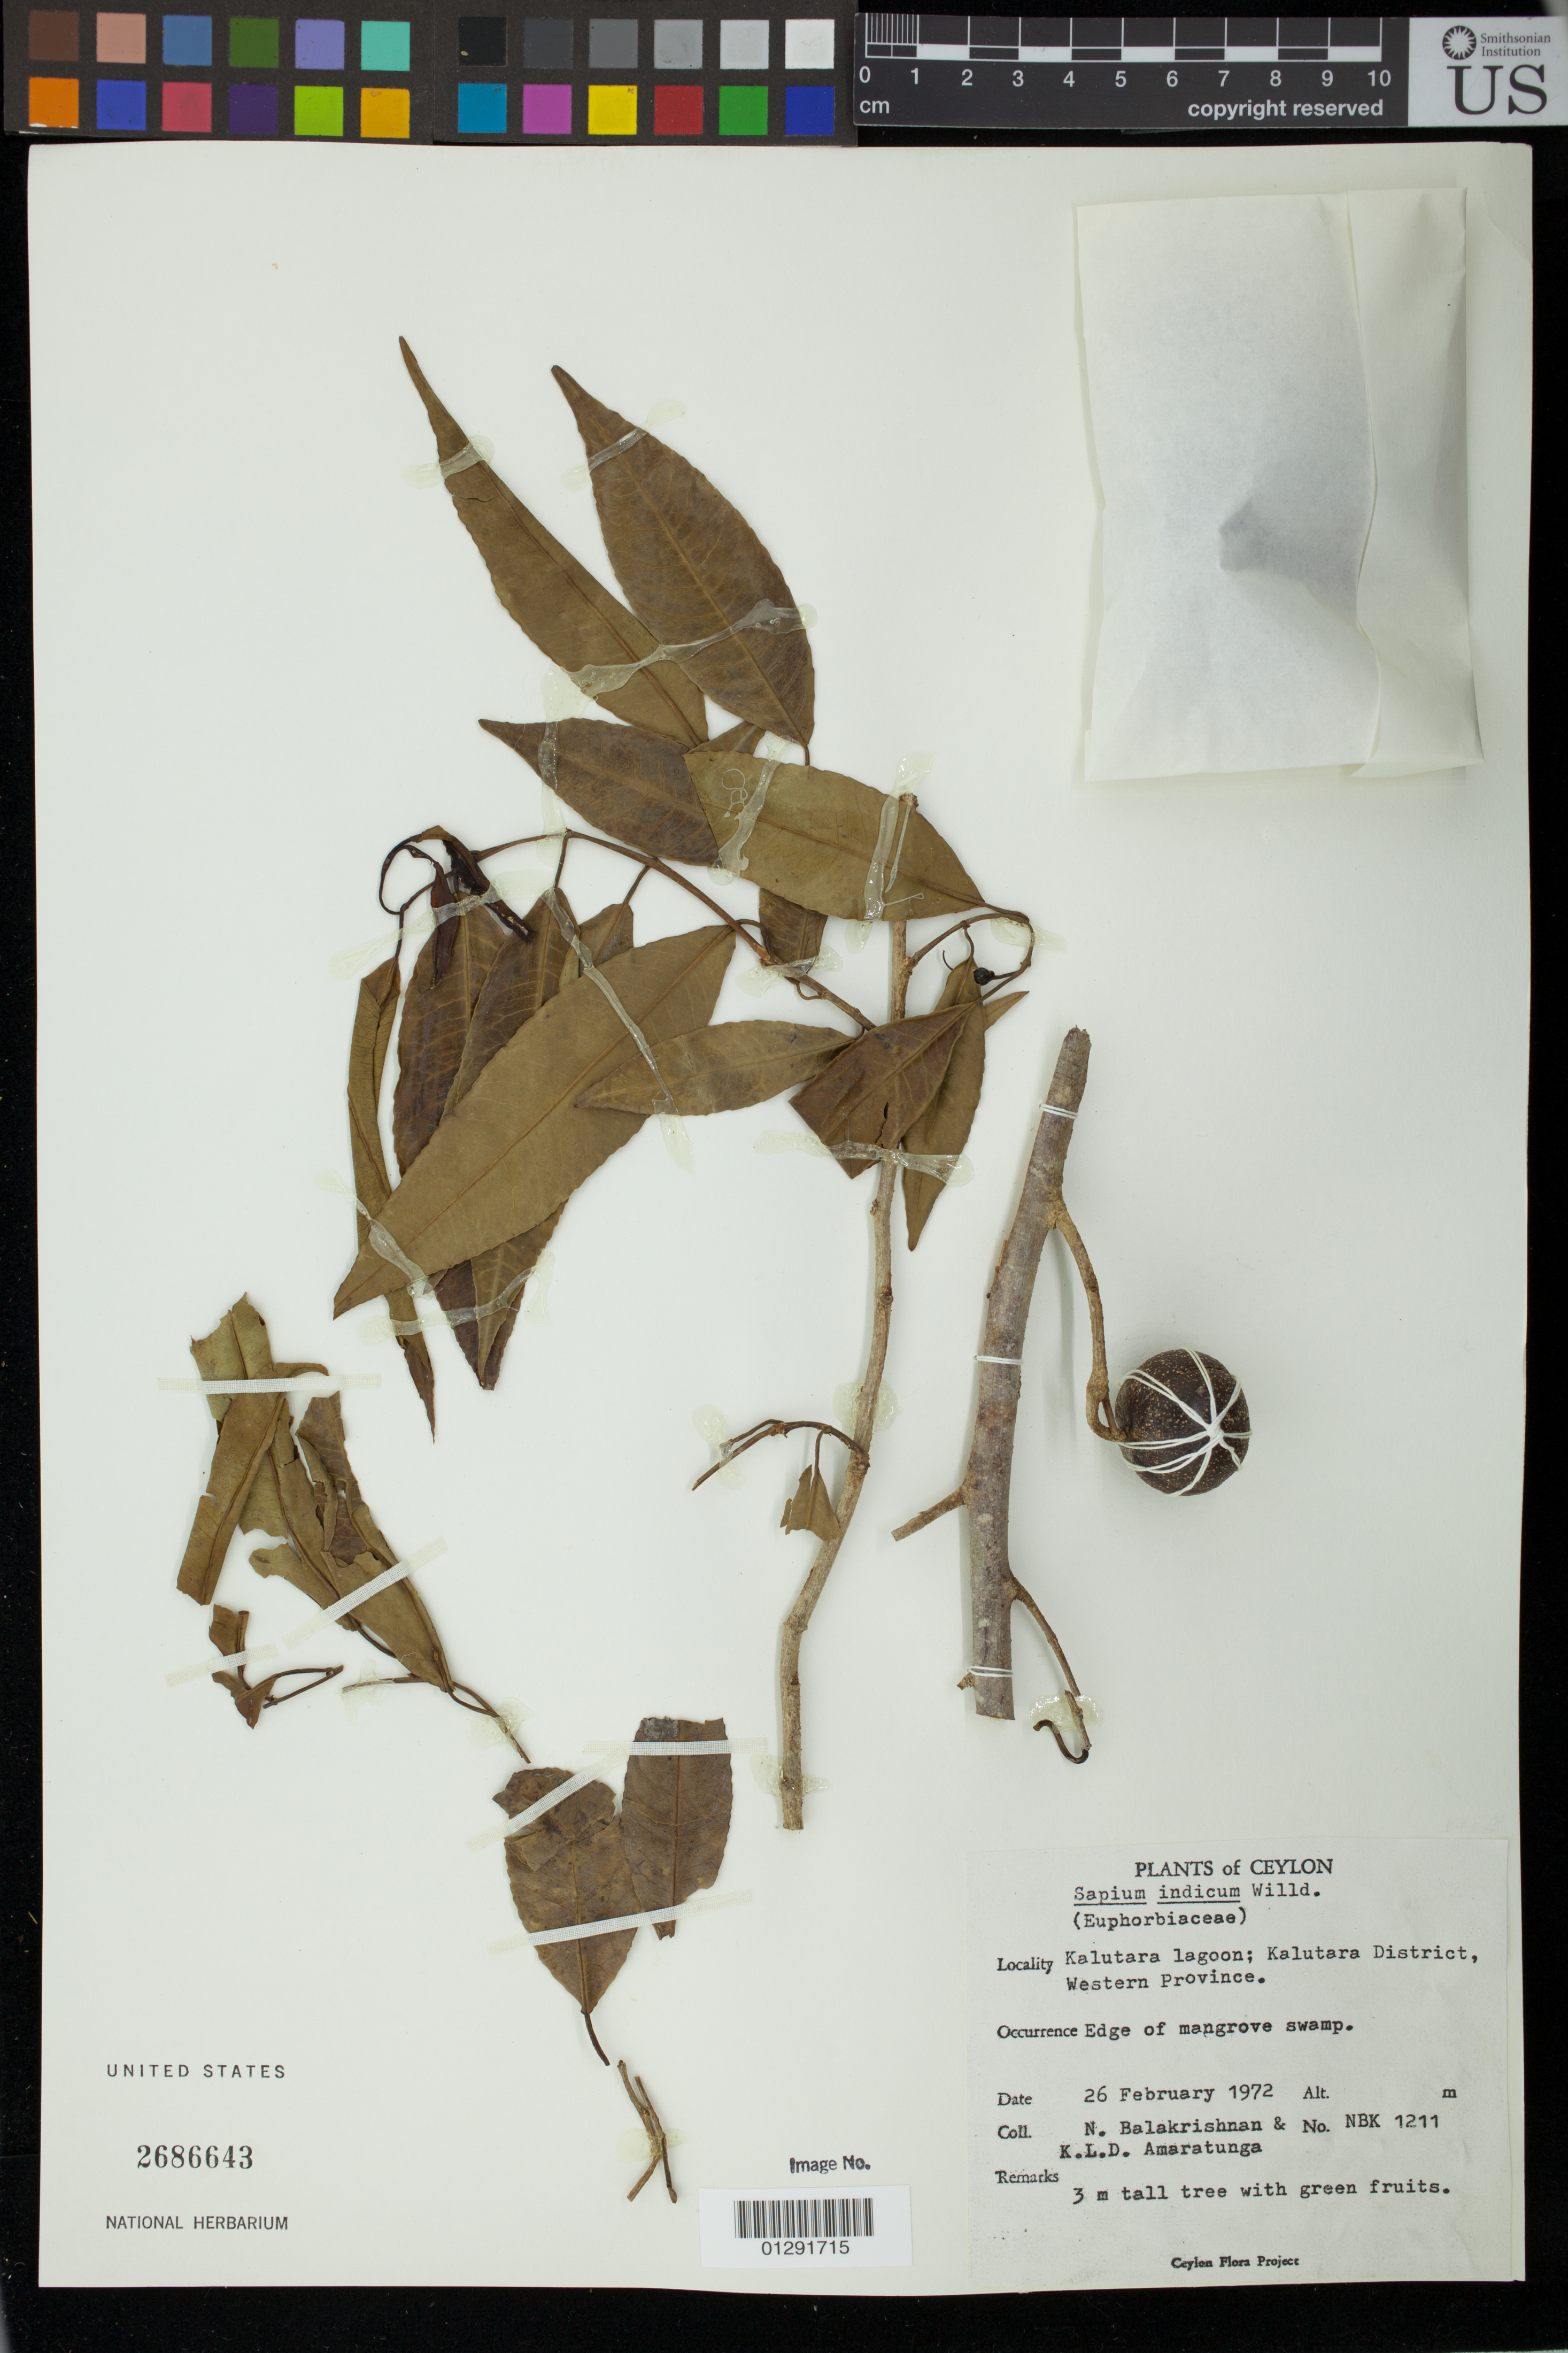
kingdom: Plantae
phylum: Tracheophyta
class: Magnoliopsida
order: Malpighiales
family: Euphorbiaceae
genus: Sapium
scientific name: Sapium indicum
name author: Willd.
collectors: N. Balakrishnan & K. Amaratunga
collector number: NBK 1211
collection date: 1972-02-26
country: Sri Lanka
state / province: Western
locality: Kalutara lagoon; Kalutara District, Western Province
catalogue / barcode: US 2686643